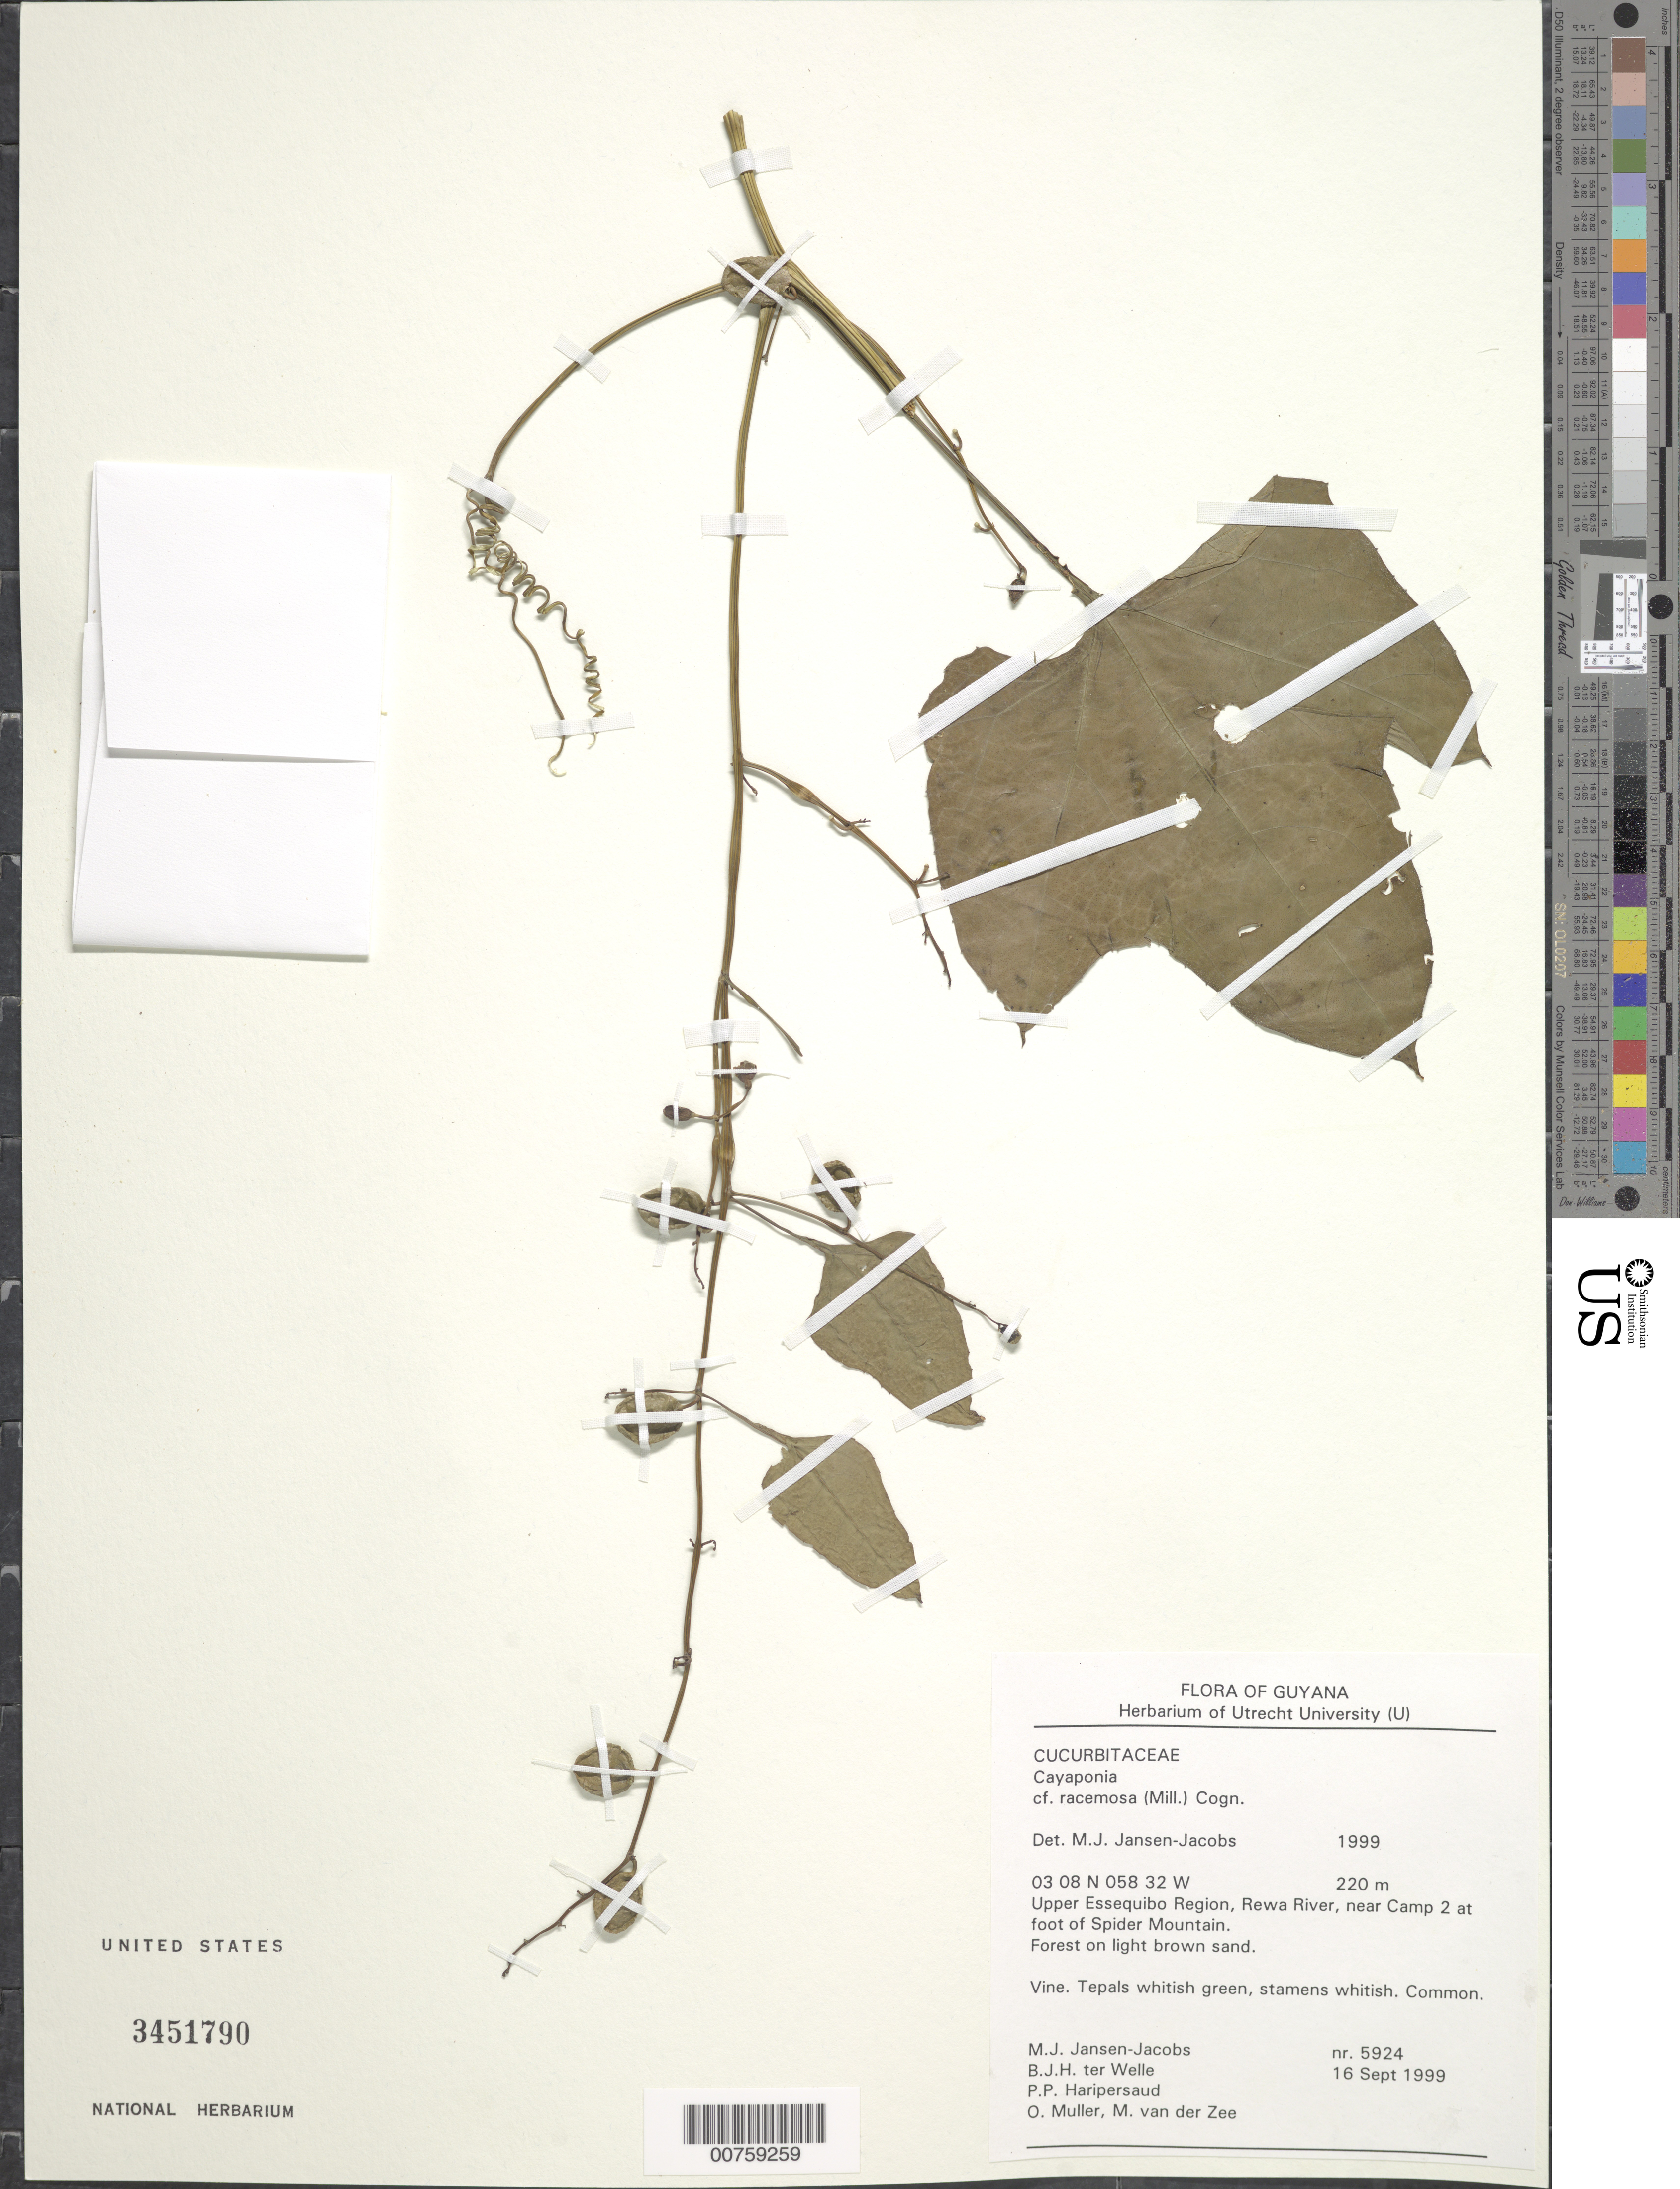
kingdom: Plantae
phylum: Tracheophyta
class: Magnoliopsida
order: Cucurbitales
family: Cucurbitaceae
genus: Cayaponia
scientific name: Cayaponia racemosa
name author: (Mill.) Cogn.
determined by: Jansen-Jacobs, M. J., (U), Nationaal Herbarium Nederland, Utrecht University branch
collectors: M. J. Jansen-Jacobs, B. Welle, P. Haripersaud, O. Muller & M. van der Zee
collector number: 5924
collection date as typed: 16-Sep-99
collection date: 1999-09-16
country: Guyana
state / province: U. Takutu-U. Essequibo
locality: Rewa River, at foot of Spider Mts., near camp 2, Upper Essequibo Region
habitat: Forest on light brown sand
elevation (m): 220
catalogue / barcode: US 3451790